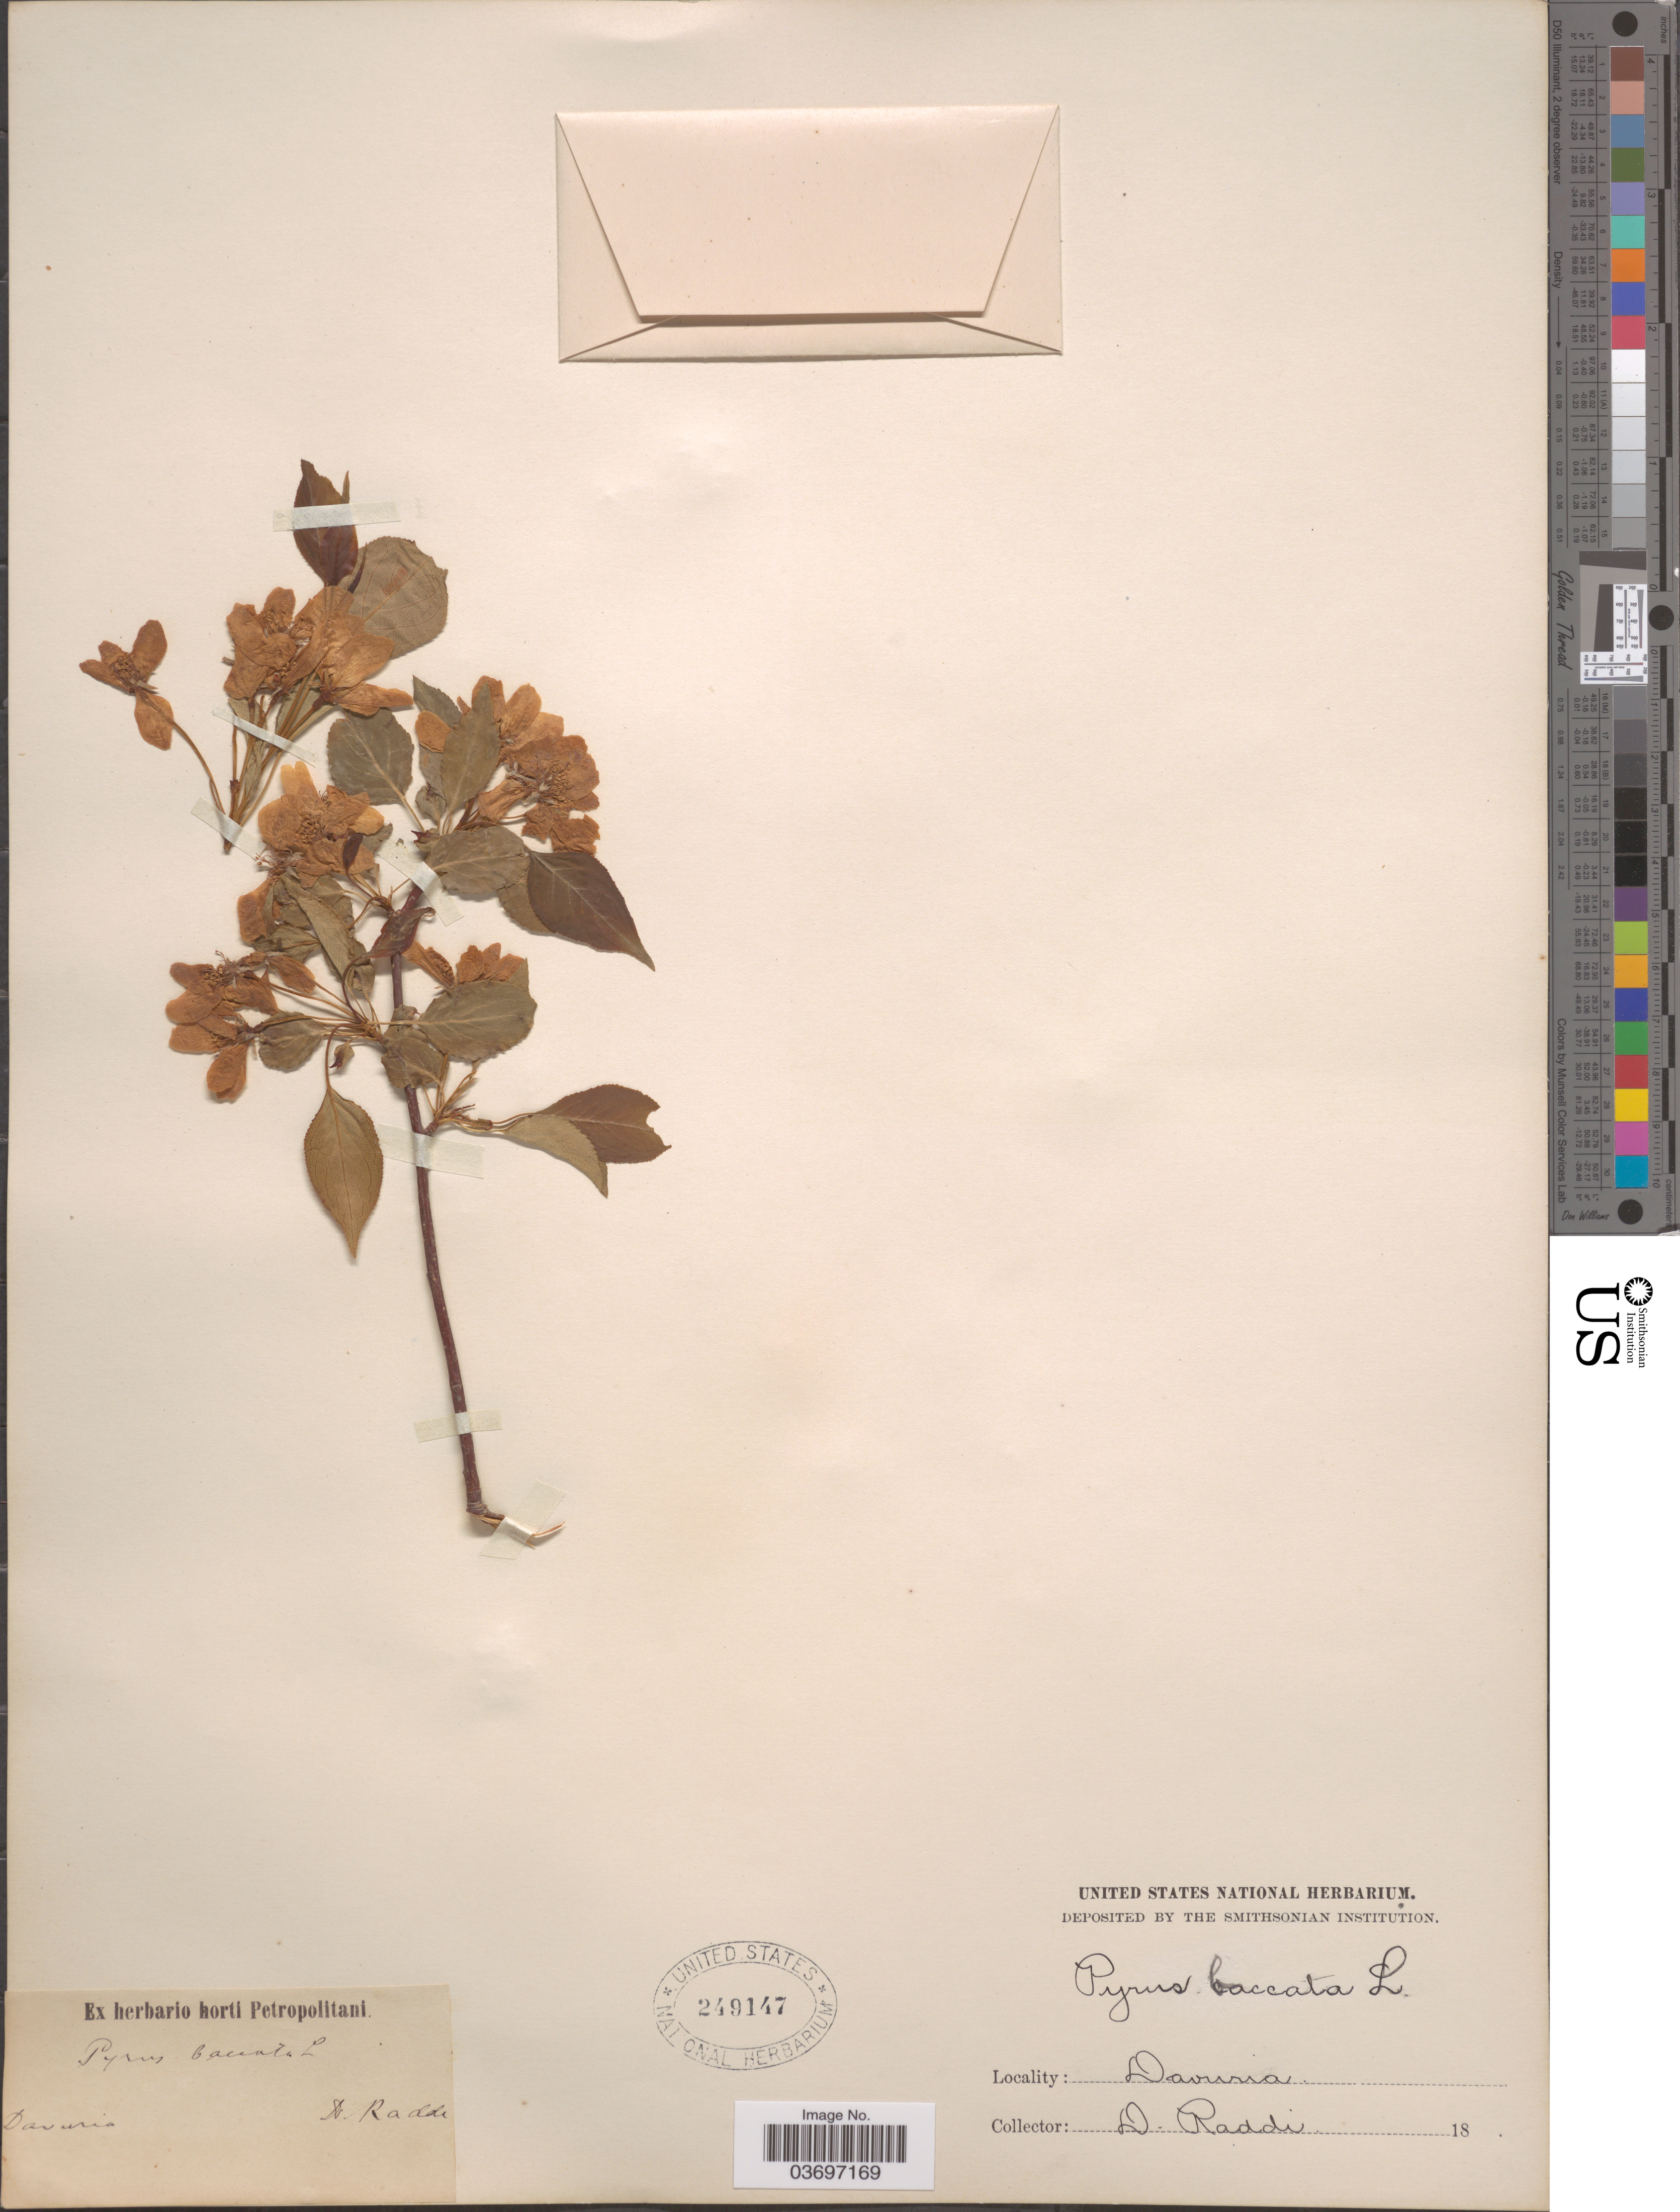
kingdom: Plantae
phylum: Tracheophyta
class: Magnoliopsida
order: Rosales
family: Rosaceae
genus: Malus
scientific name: Malus baccata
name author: (L.) Borkh.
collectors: D. Raddi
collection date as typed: Transcribed d/m/y: //18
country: Russian Federation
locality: Davuria.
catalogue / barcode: US 249147